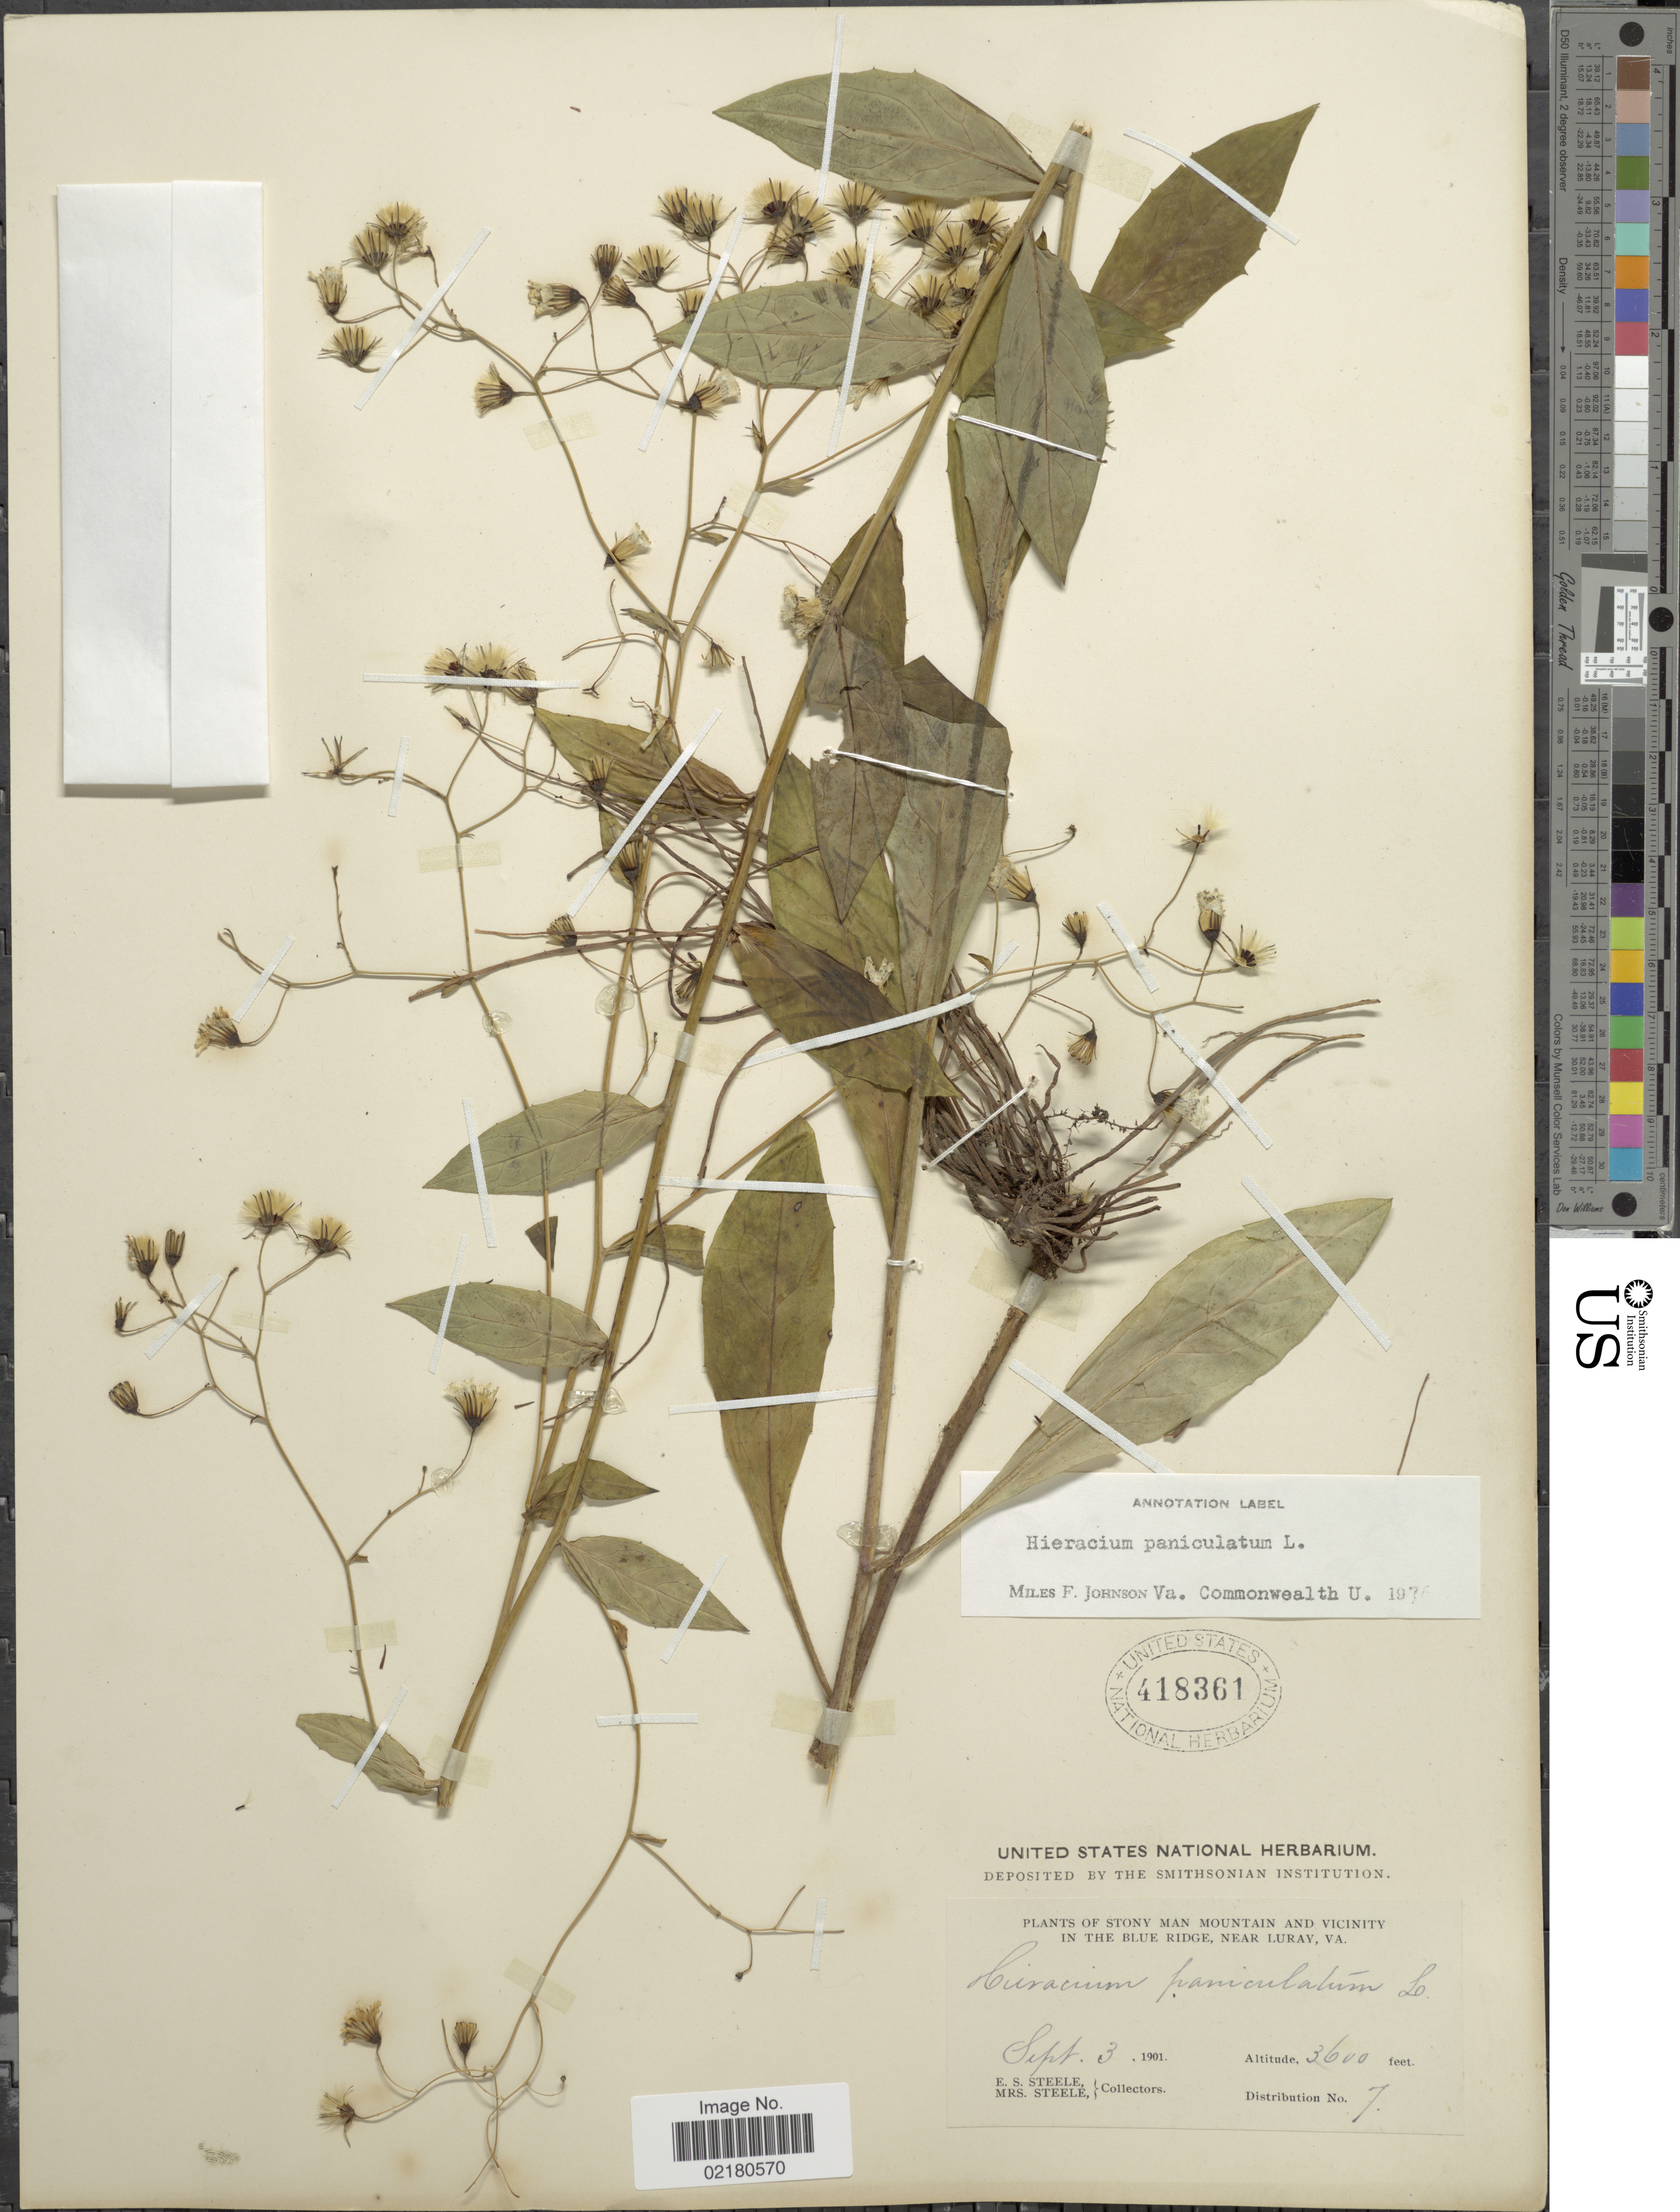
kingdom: Plantae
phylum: Tracheophyta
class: Magnoliopsida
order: Asterales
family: Asteraceae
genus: Hieracium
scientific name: Hieracium paniculatum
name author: L.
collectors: E. Steele & Mrs. E. S. Steele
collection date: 1901-09-03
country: United States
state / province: Virginia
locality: Stony Man Mountain and Vicinity in the blue ridge, near Luray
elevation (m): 1097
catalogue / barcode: US 418361